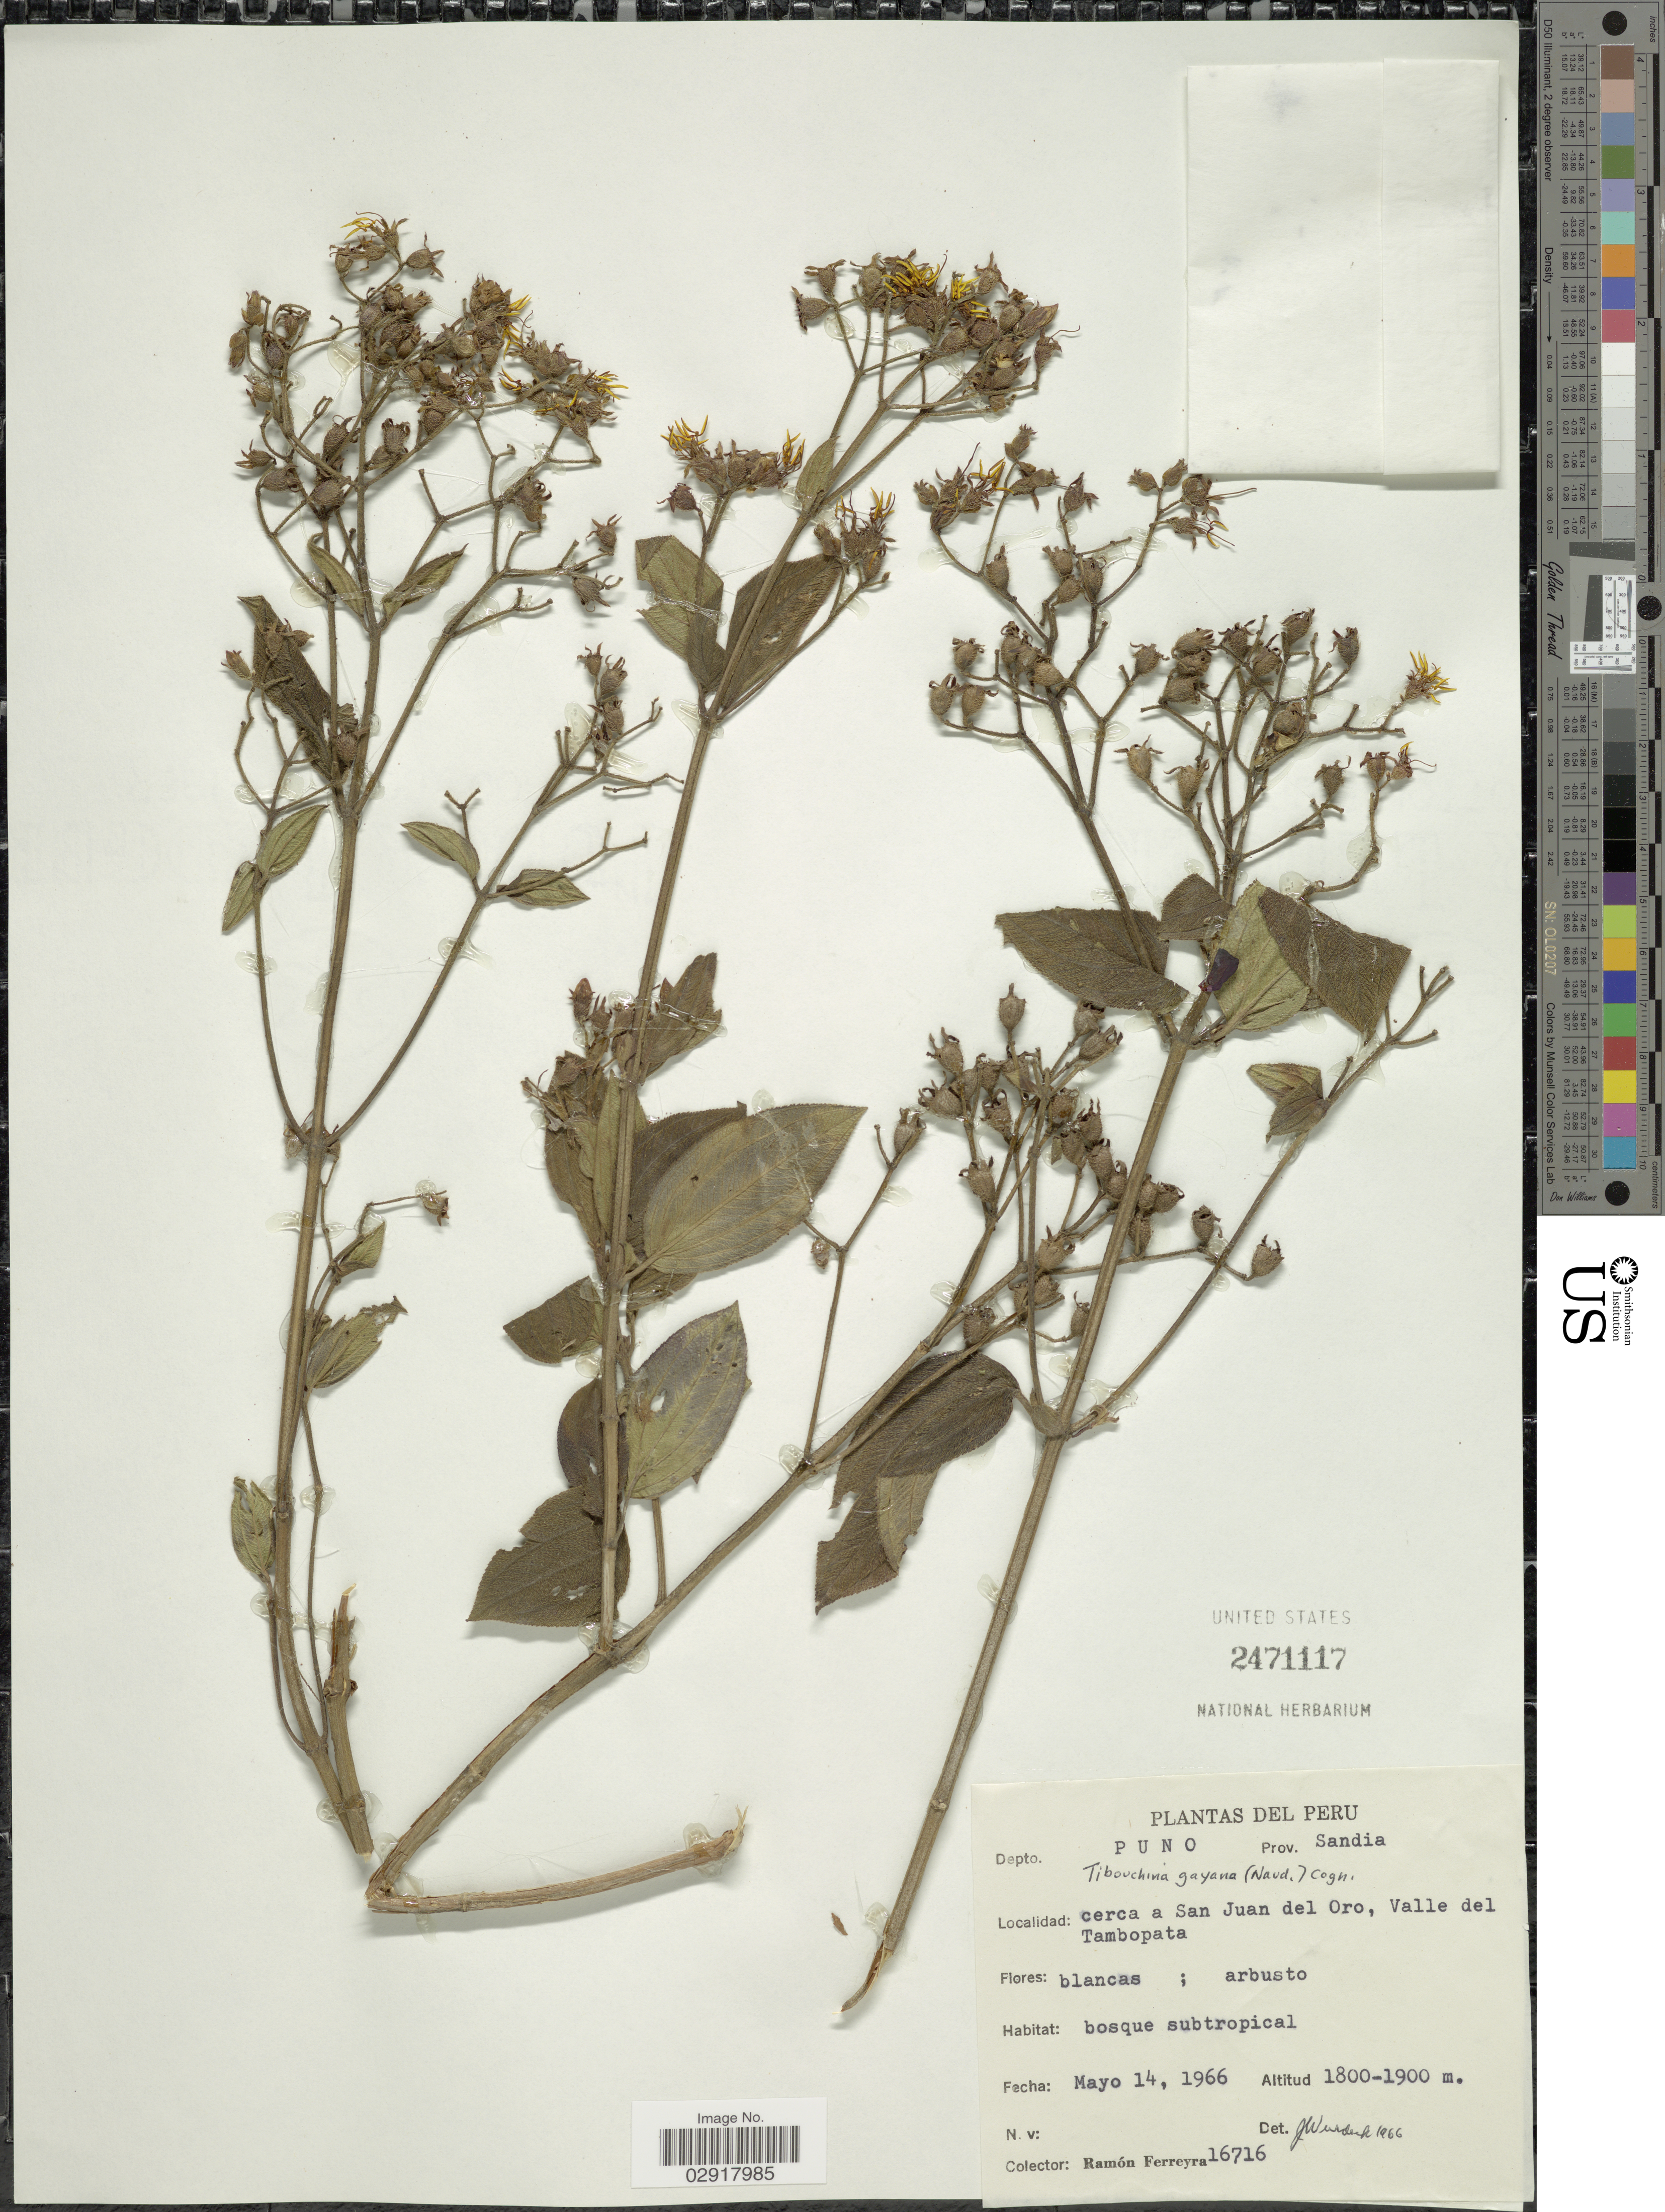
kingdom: Plantae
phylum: Tracheophyta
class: Magnoliopsida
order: Myrtales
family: Melastomataceae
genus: Chaetogastra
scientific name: Chaetogastra gayana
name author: (Naudin) P.J.F. Guim. & Michelang.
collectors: R. A. Ferreyra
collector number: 16716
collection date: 1966-05-14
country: Peru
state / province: Puno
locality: Depto. Puno, Prov. Sandia, cerca a San Juan del Oro, Valle del Tambopata.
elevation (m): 1800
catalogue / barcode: US 2471117